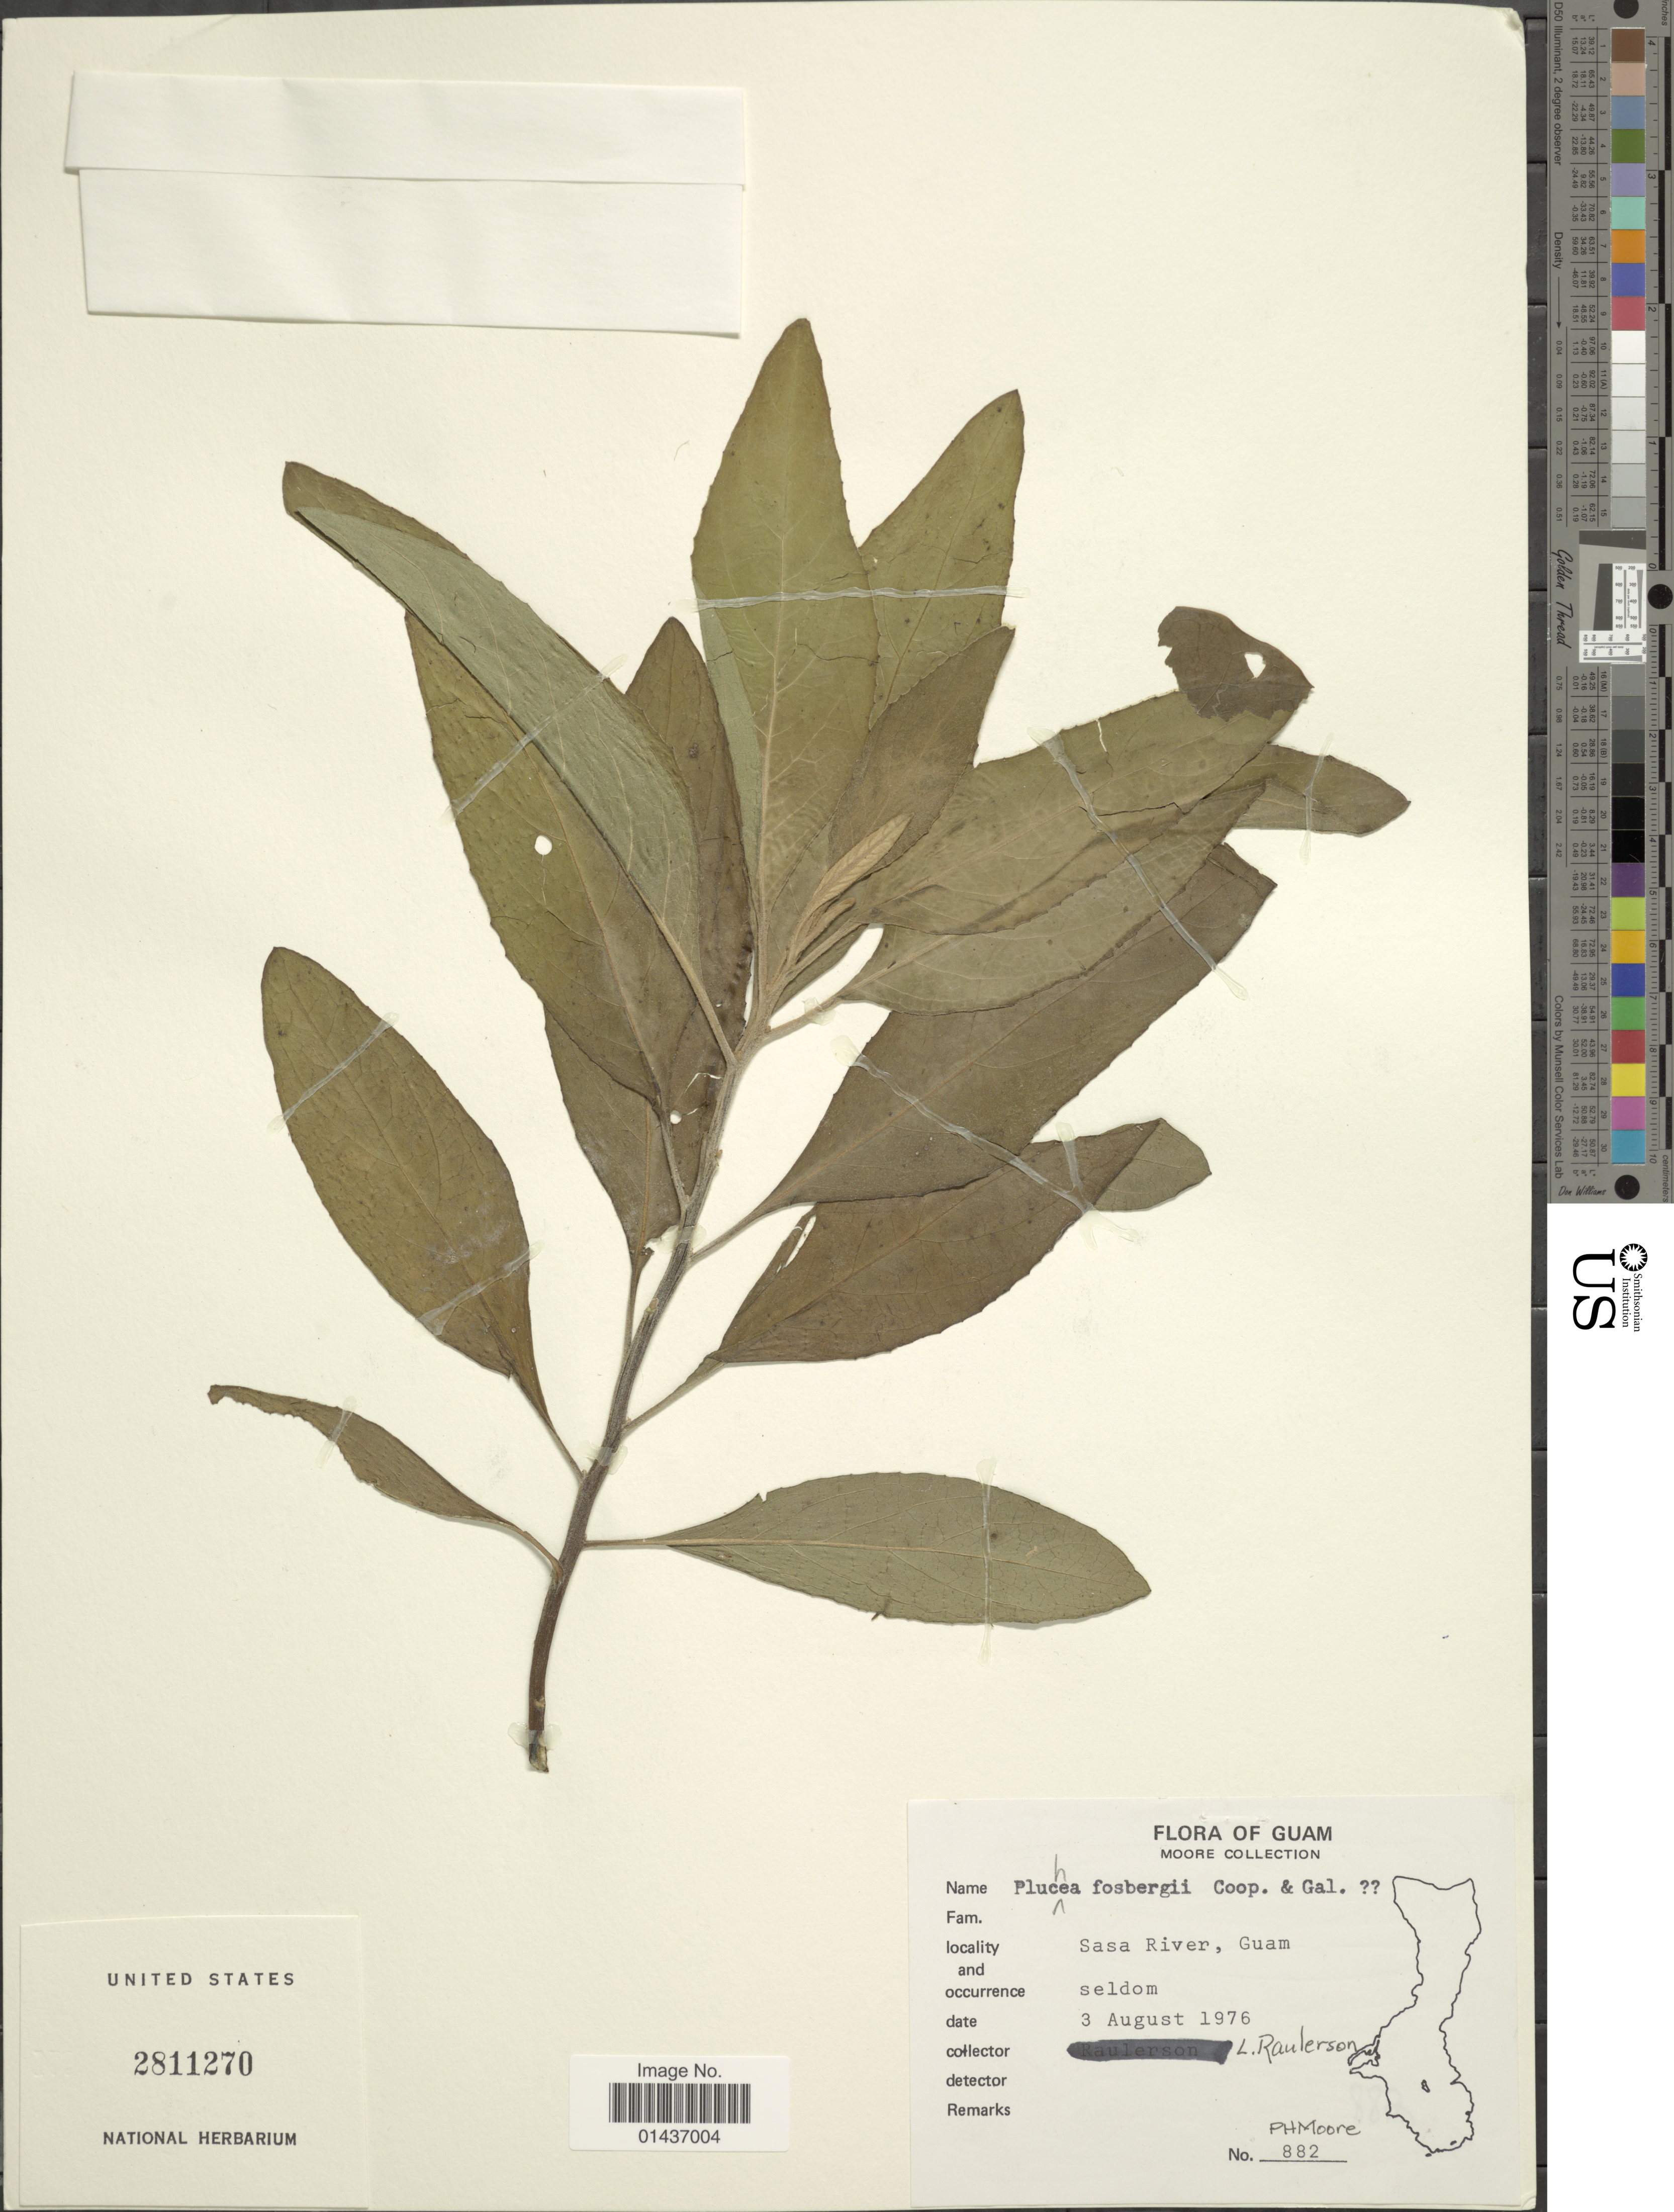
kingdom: Plantae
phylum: Tracheophyta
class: Magnoliopsida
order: Asterales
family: Asteraceae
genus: Pluchea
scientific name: Pluchea x fosbergii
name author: Cooperr. & Galang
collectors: L. Raulerson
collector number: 882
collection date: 1976-08-03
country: Guam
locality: Sasa River, Guam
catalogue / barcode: US 2811270